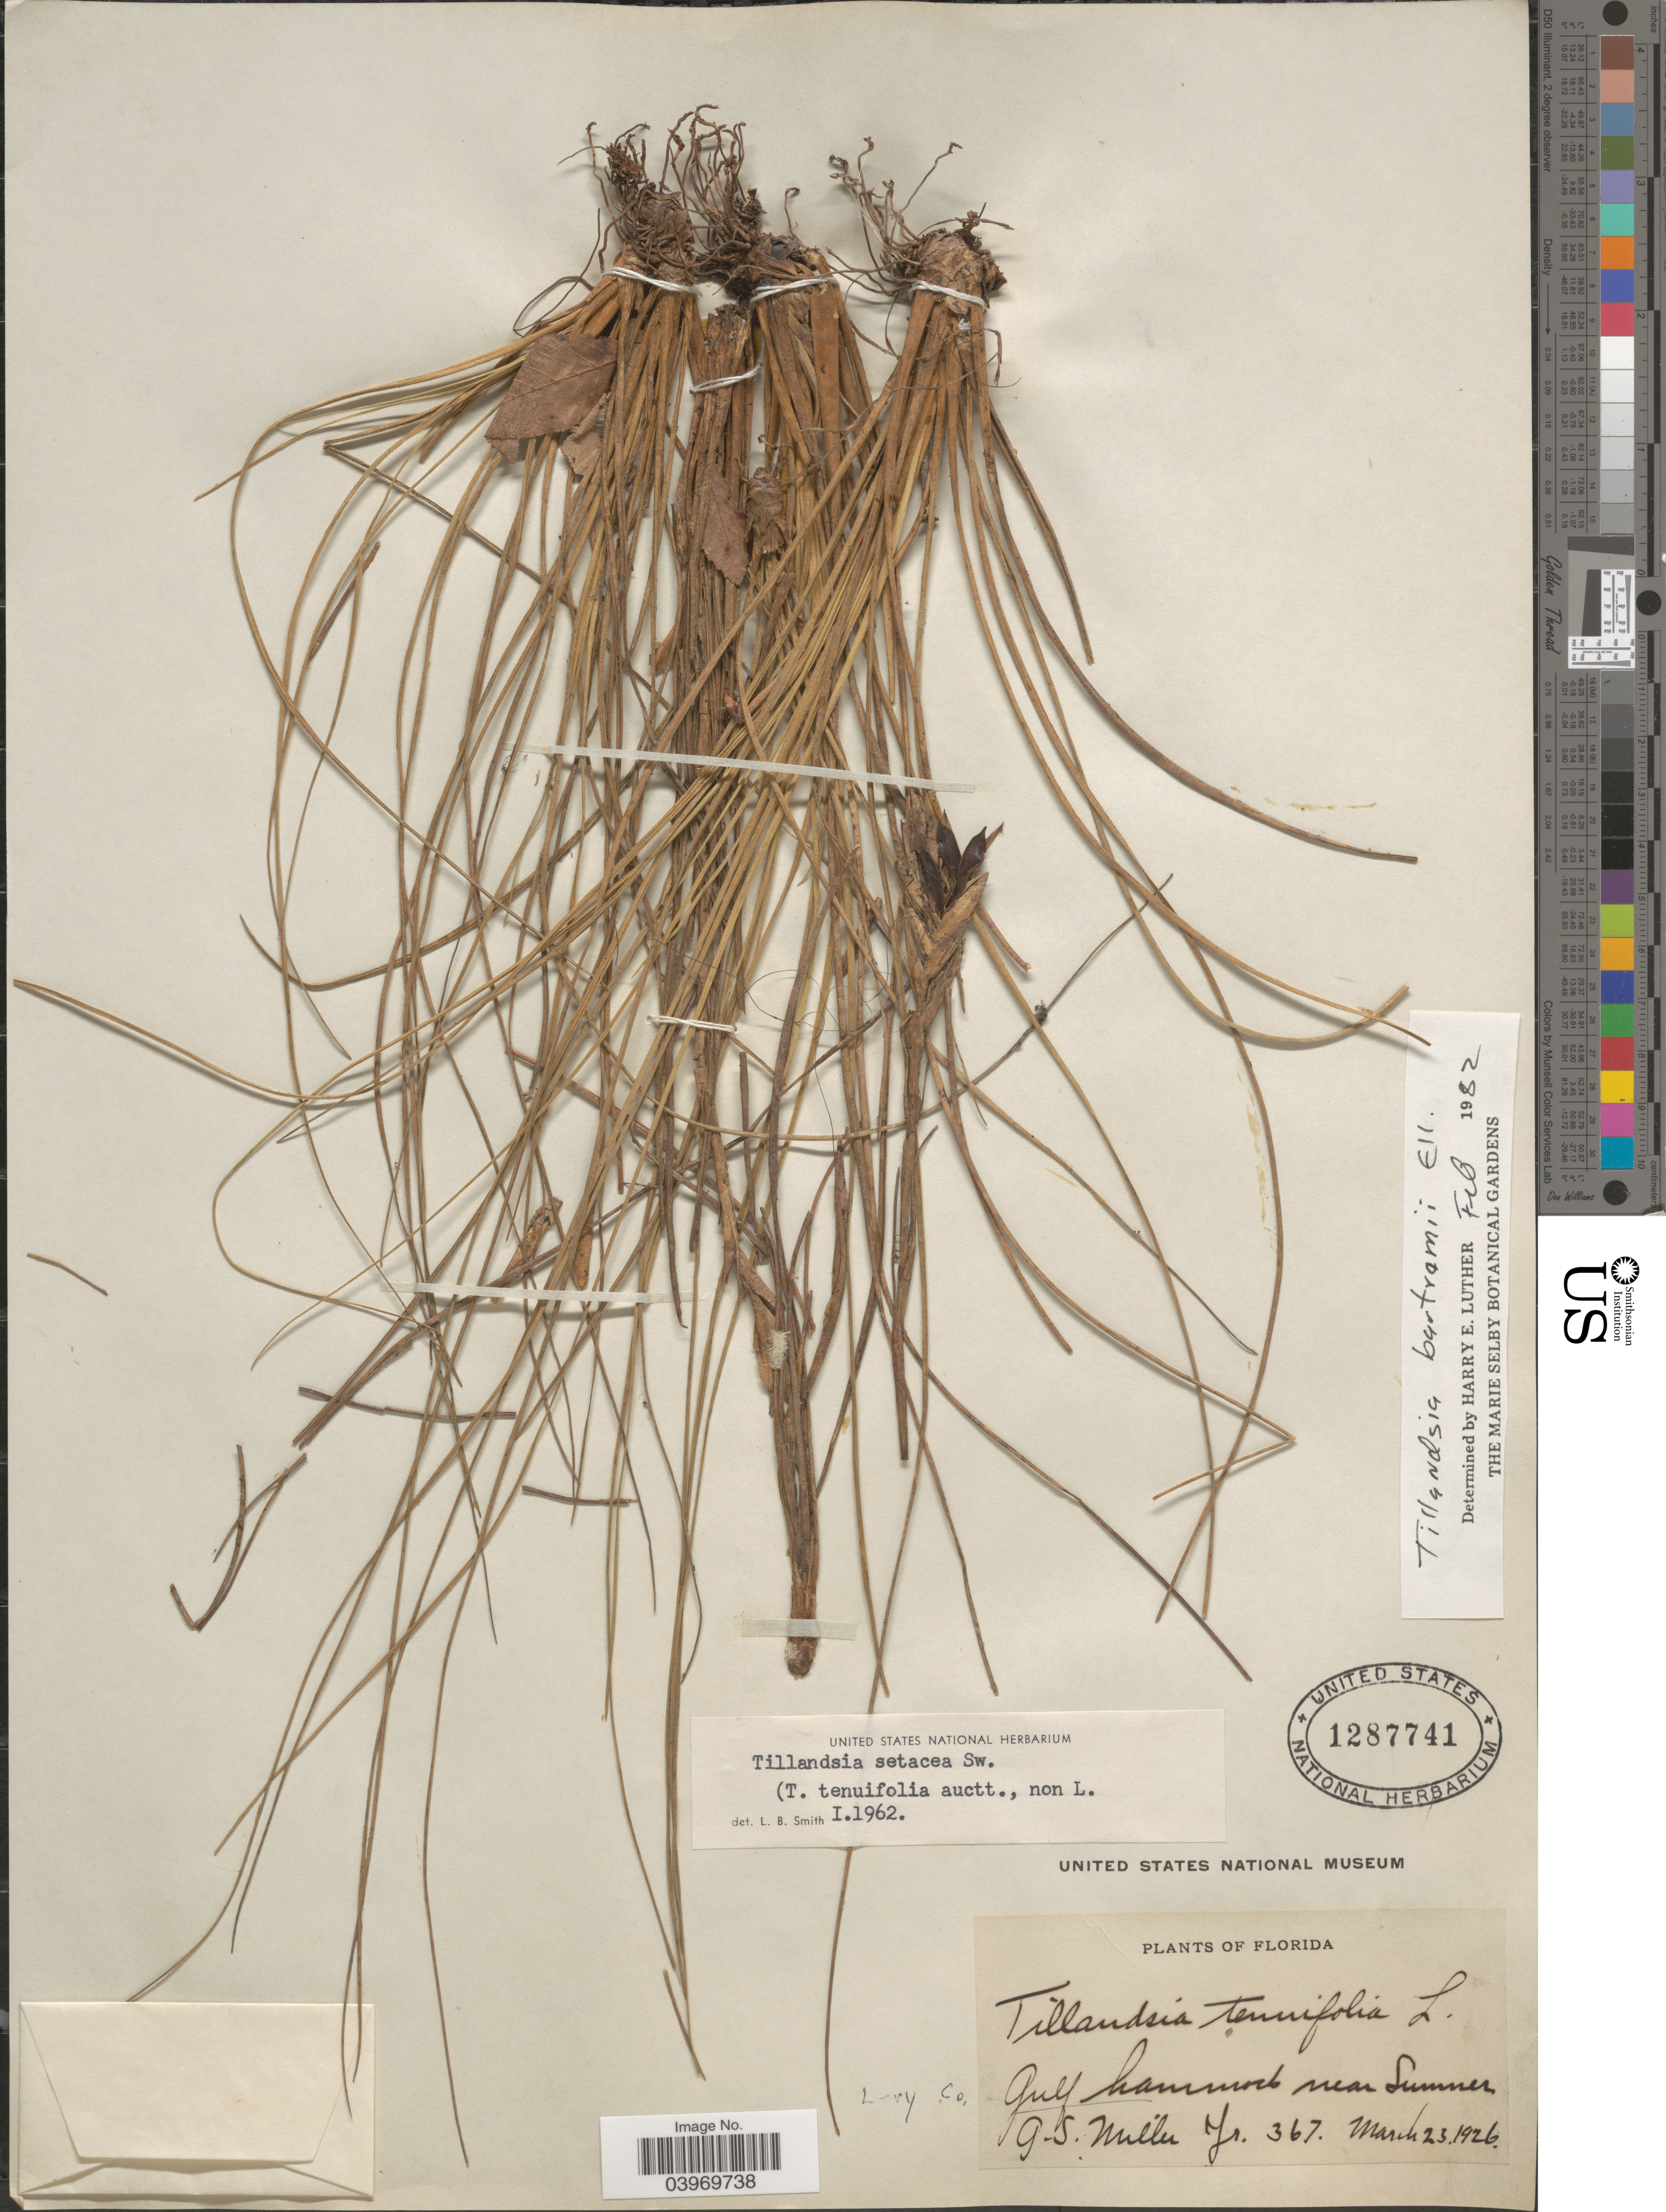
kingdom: Plantae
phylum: Tracheophyta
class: Liliopsida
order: Poales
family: Bromeliaceae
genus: Tillandsia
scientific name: Tillandsia bartramii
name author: Elliott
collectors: G. S. Miller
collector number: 367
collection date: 1926-03-23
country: United States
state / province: Florida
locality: Gulf hammock near Sumner. Levy Co.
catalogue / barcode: US 1287741